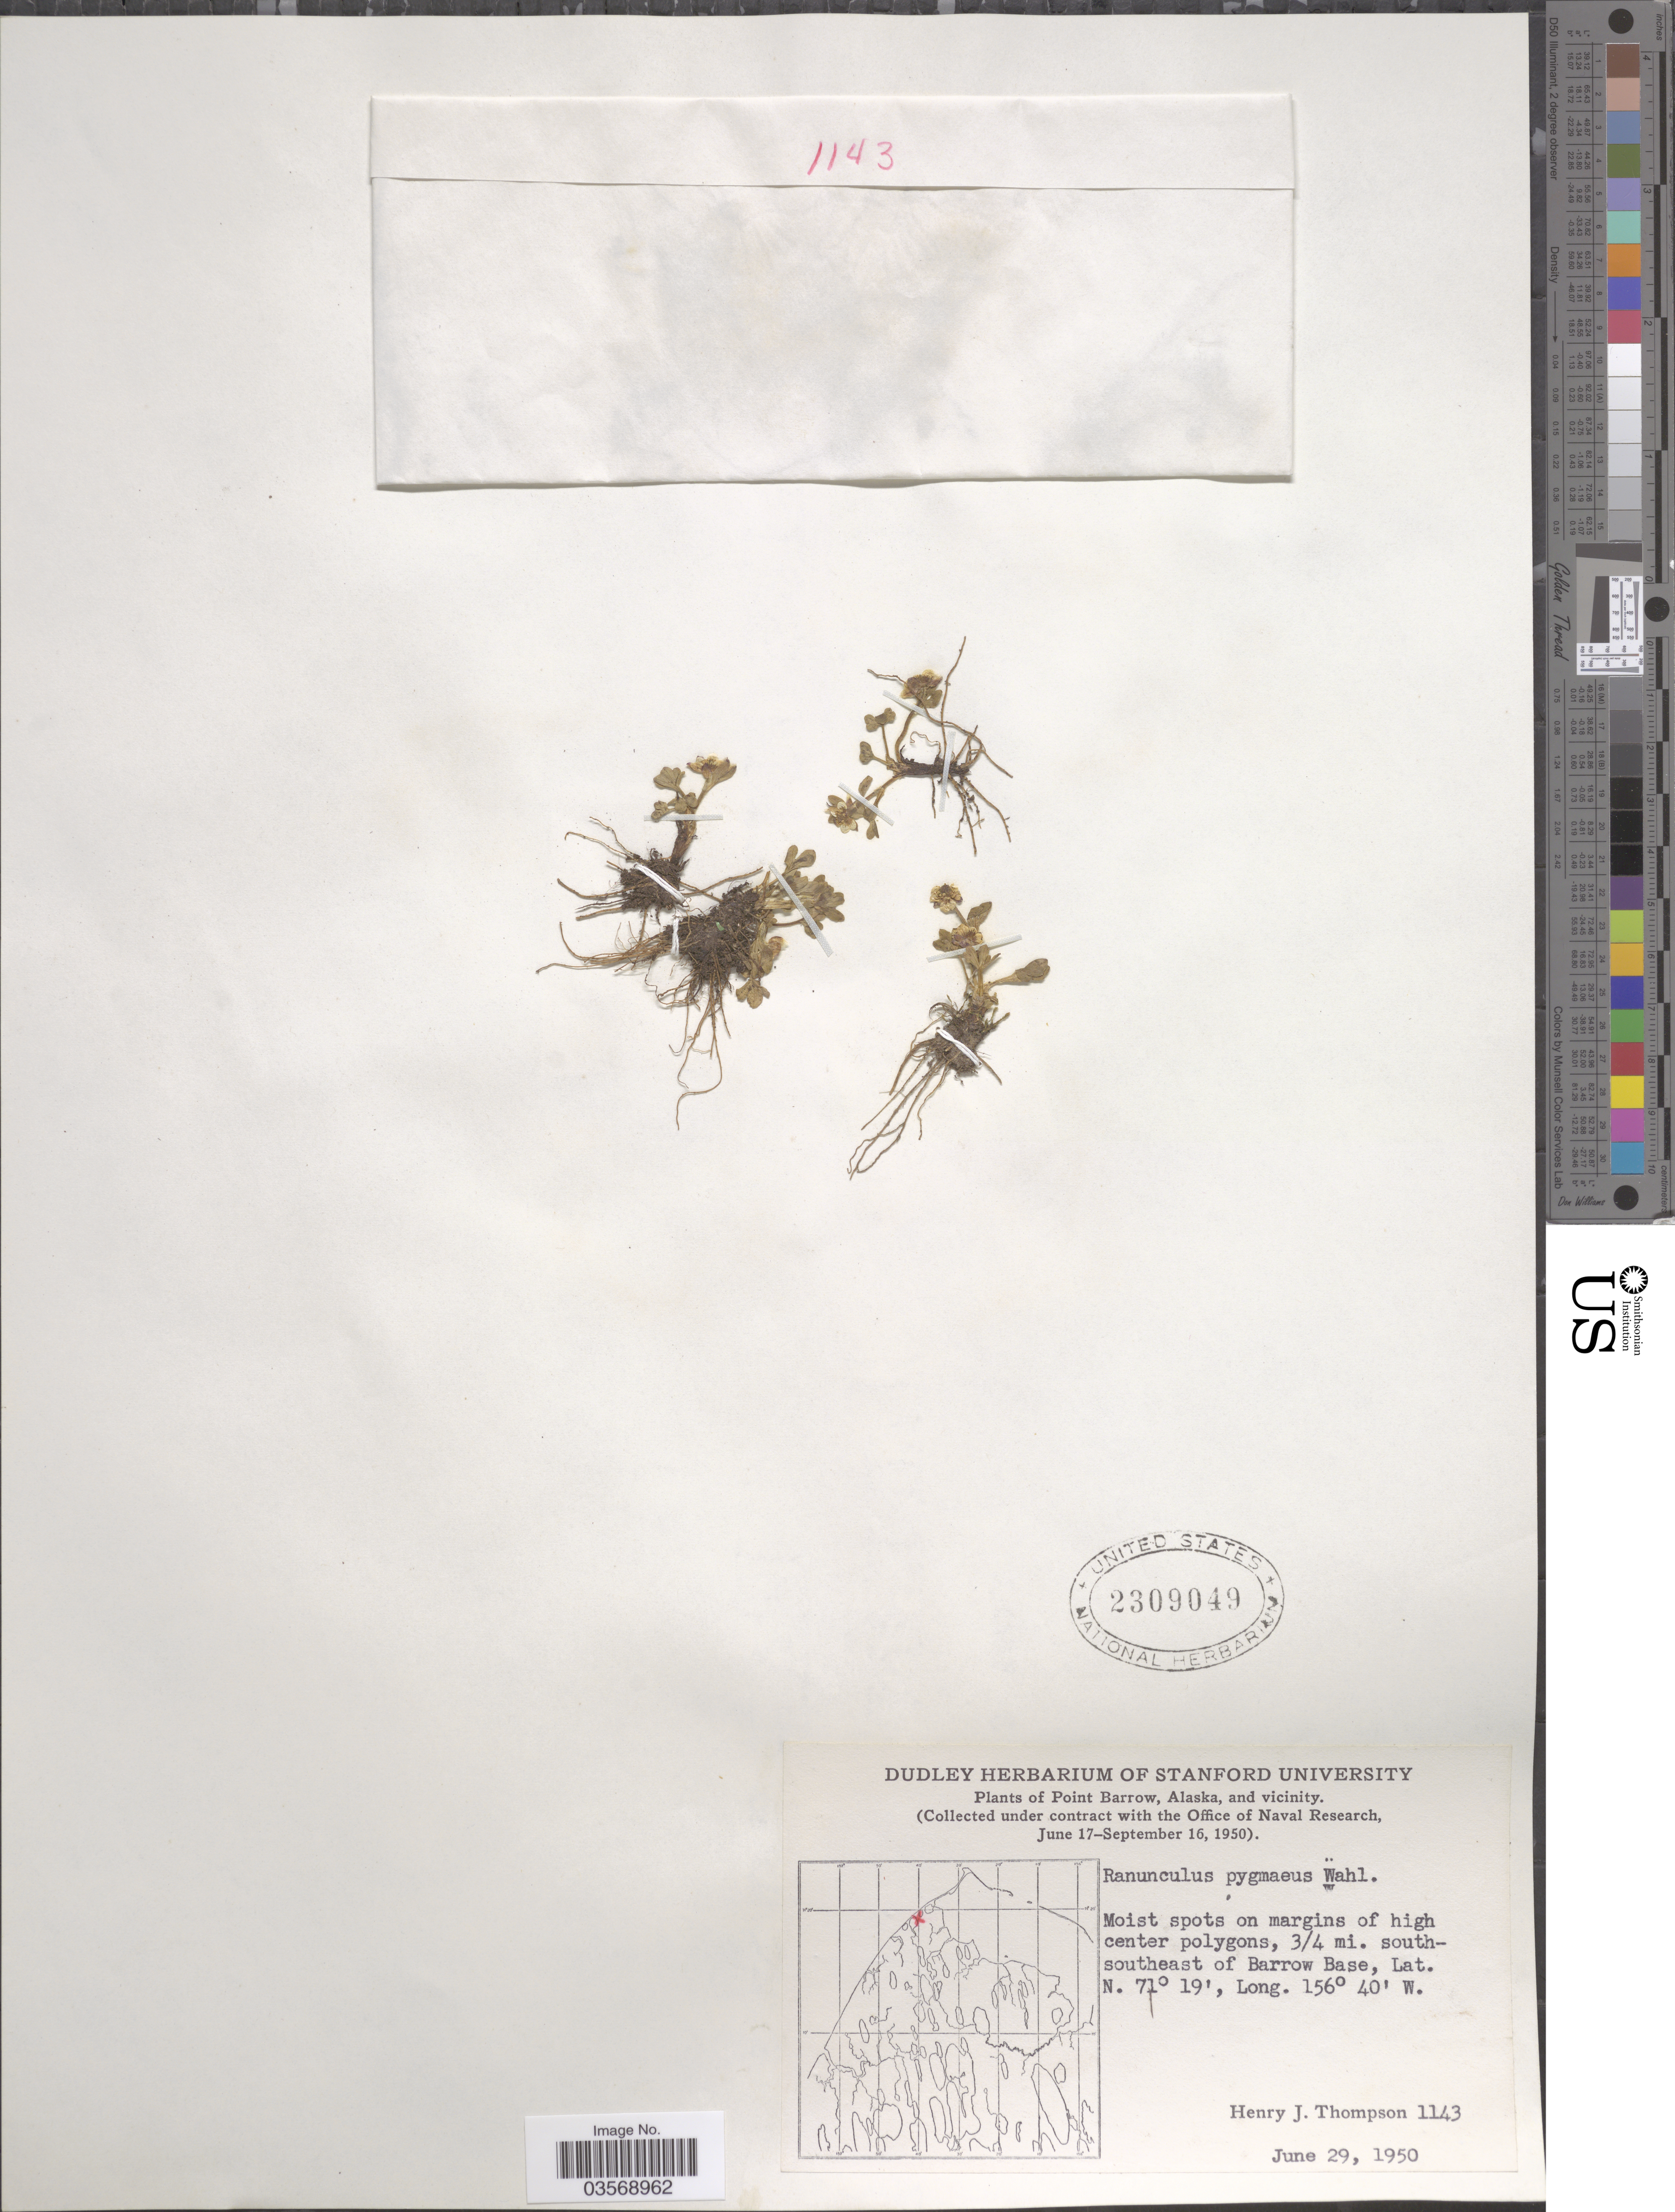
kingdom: Plantae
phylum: Tracheophyta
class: Magnoliopsida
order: Ranunculales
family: Ranunculaceae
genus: Ranunculus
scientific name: Ranunculus pygmaeus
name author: Wahlenb.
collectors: H. J. Thompson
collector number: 1143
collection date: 1950-06-29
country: United States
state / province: Alaska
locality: Point Barrow, Alaska, and vicinity. 3/4 mi. south-southeast of Barrow Base.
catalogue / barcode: US 2309049